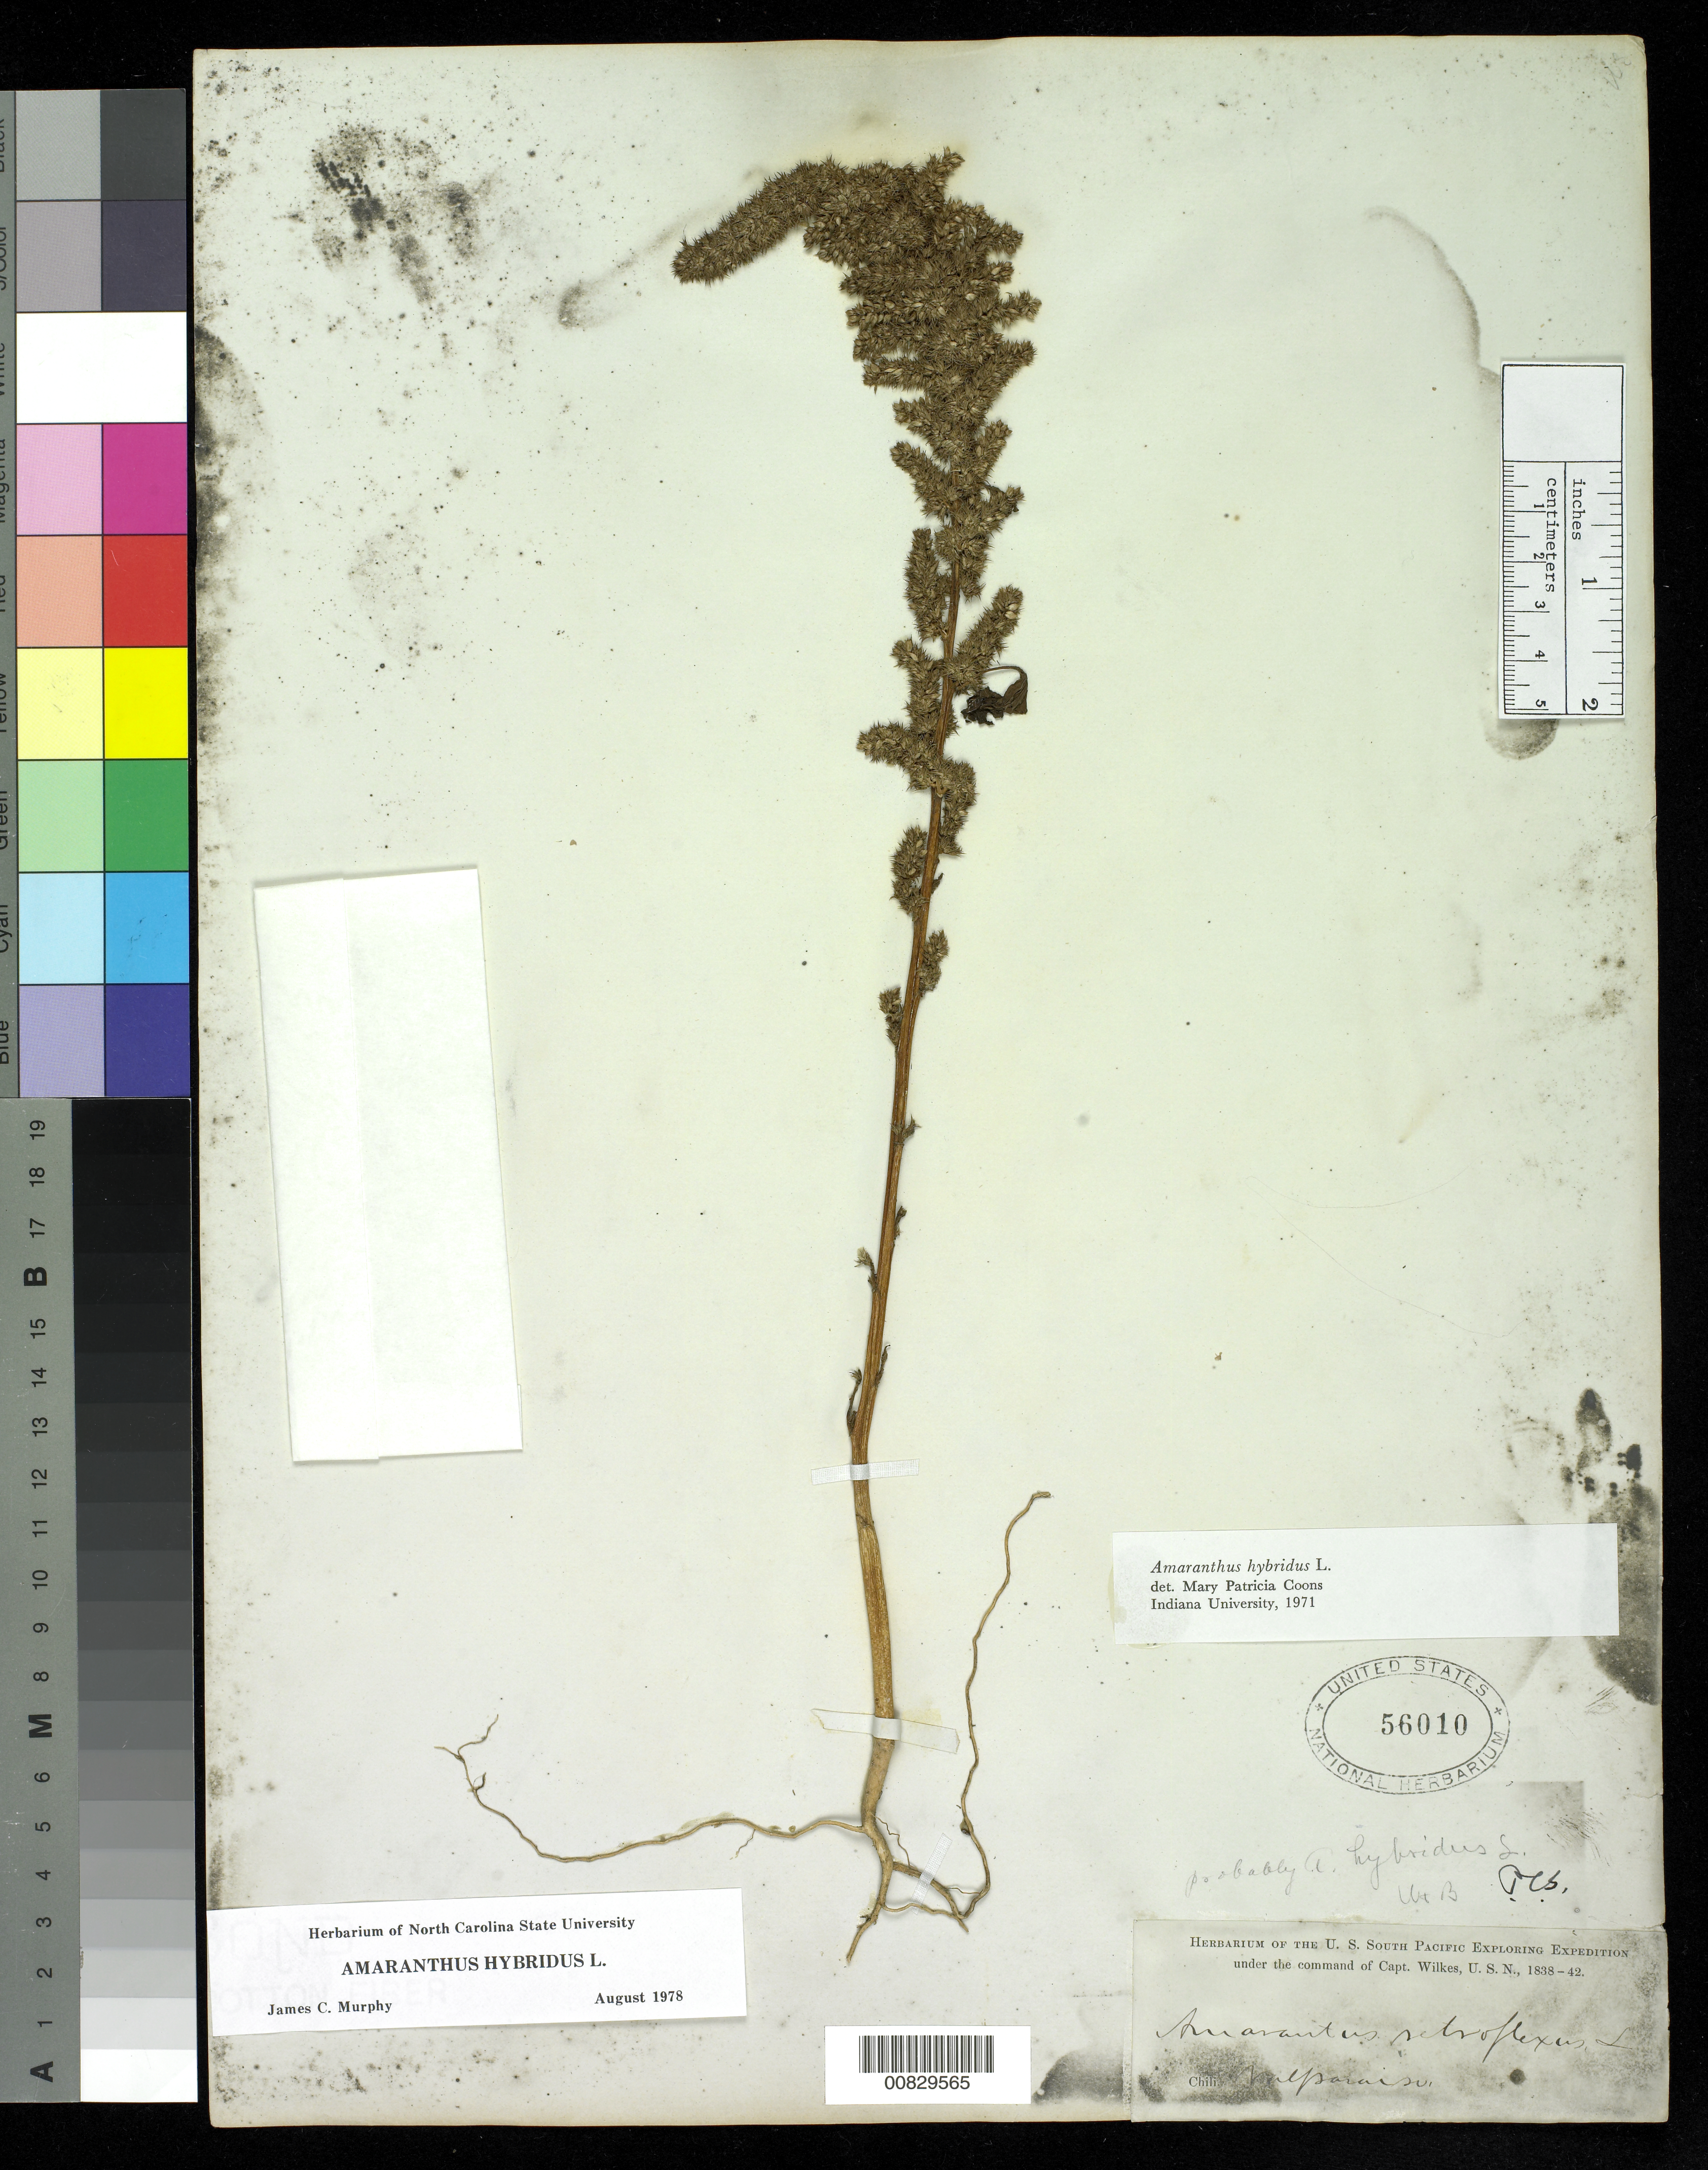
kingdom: Plantae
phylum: Tracheophyta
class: Magnoliopsida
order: Caryophyllales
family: Amaranthaceae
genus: Amaranthus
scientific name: Amaranthus hybridus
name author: L.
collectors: Wilkes Explor. Exped.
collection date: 1838/1842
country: Chile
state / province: Valparaíso (V)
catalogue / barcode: US 56010